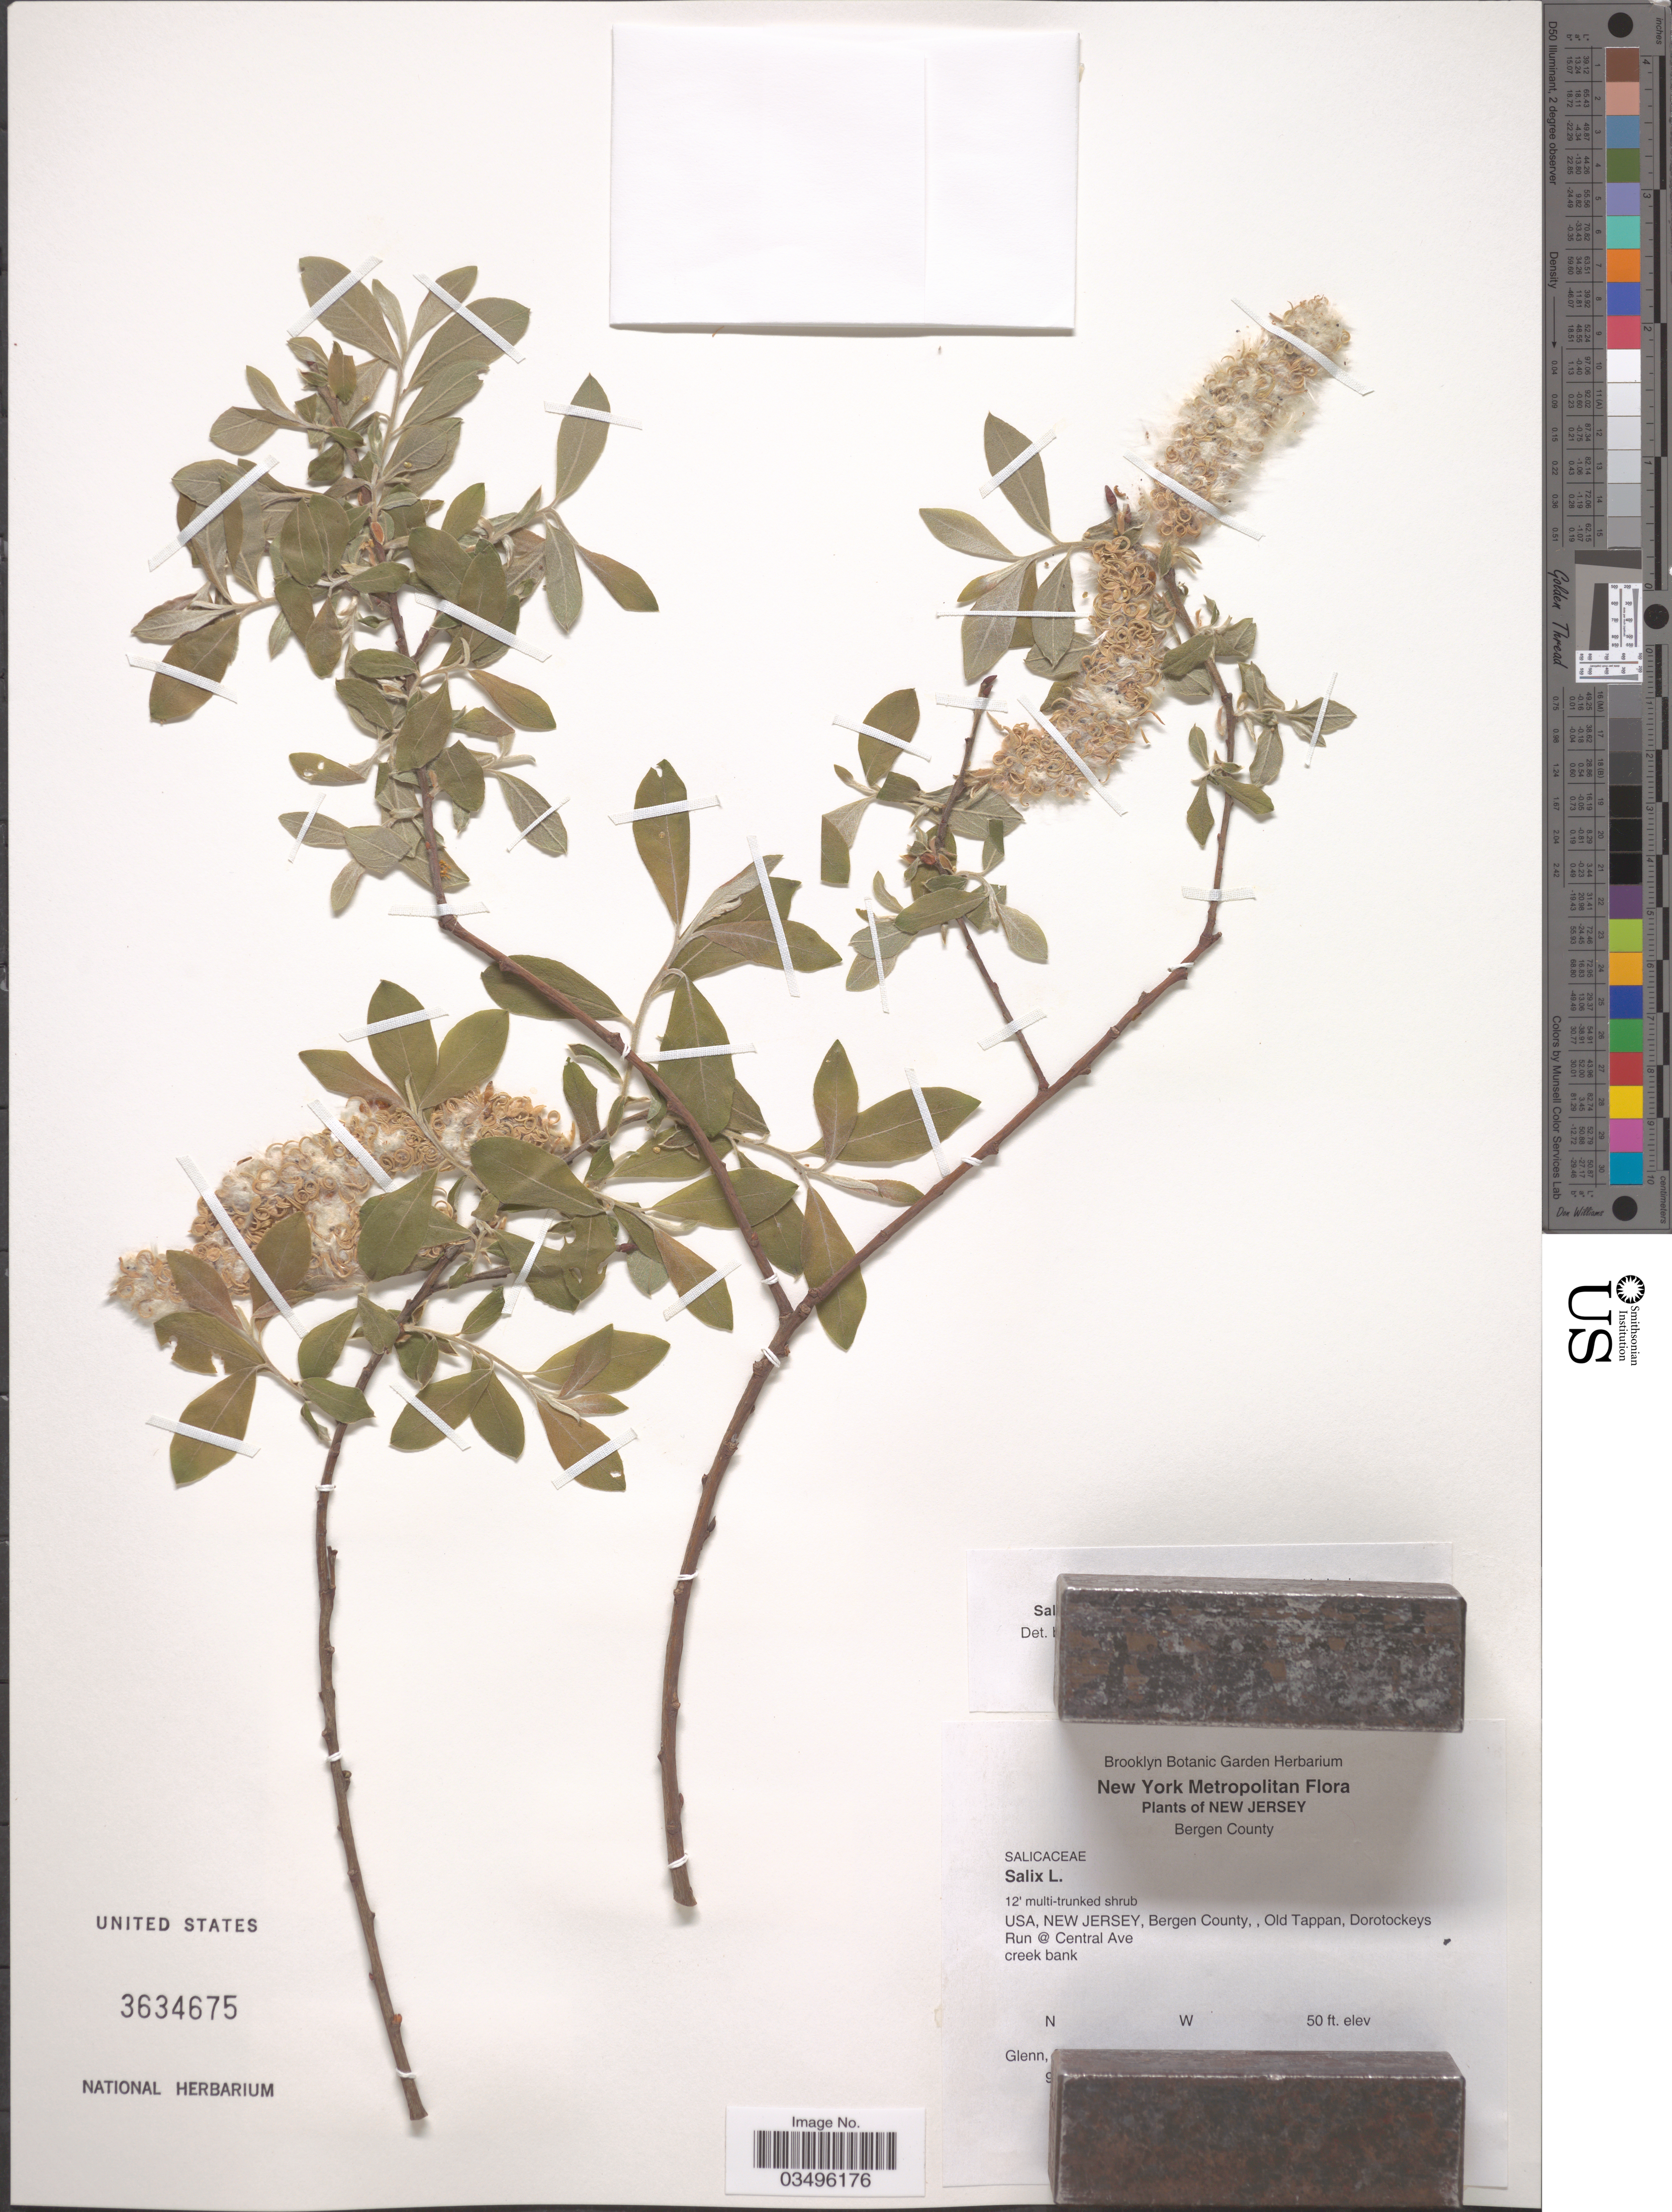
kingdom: Plantae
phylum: Tracheophyta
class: Magnoliopsida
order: Malpighiales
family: Salicaceae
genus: Salix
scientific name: Salix cinerea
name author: L.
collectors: S. Glenn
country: United States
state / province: New Jersey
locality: Bergen County, Old Tappan, Dorotockeys Run @ Central Ave.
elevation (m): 15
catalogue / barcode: US 3634675